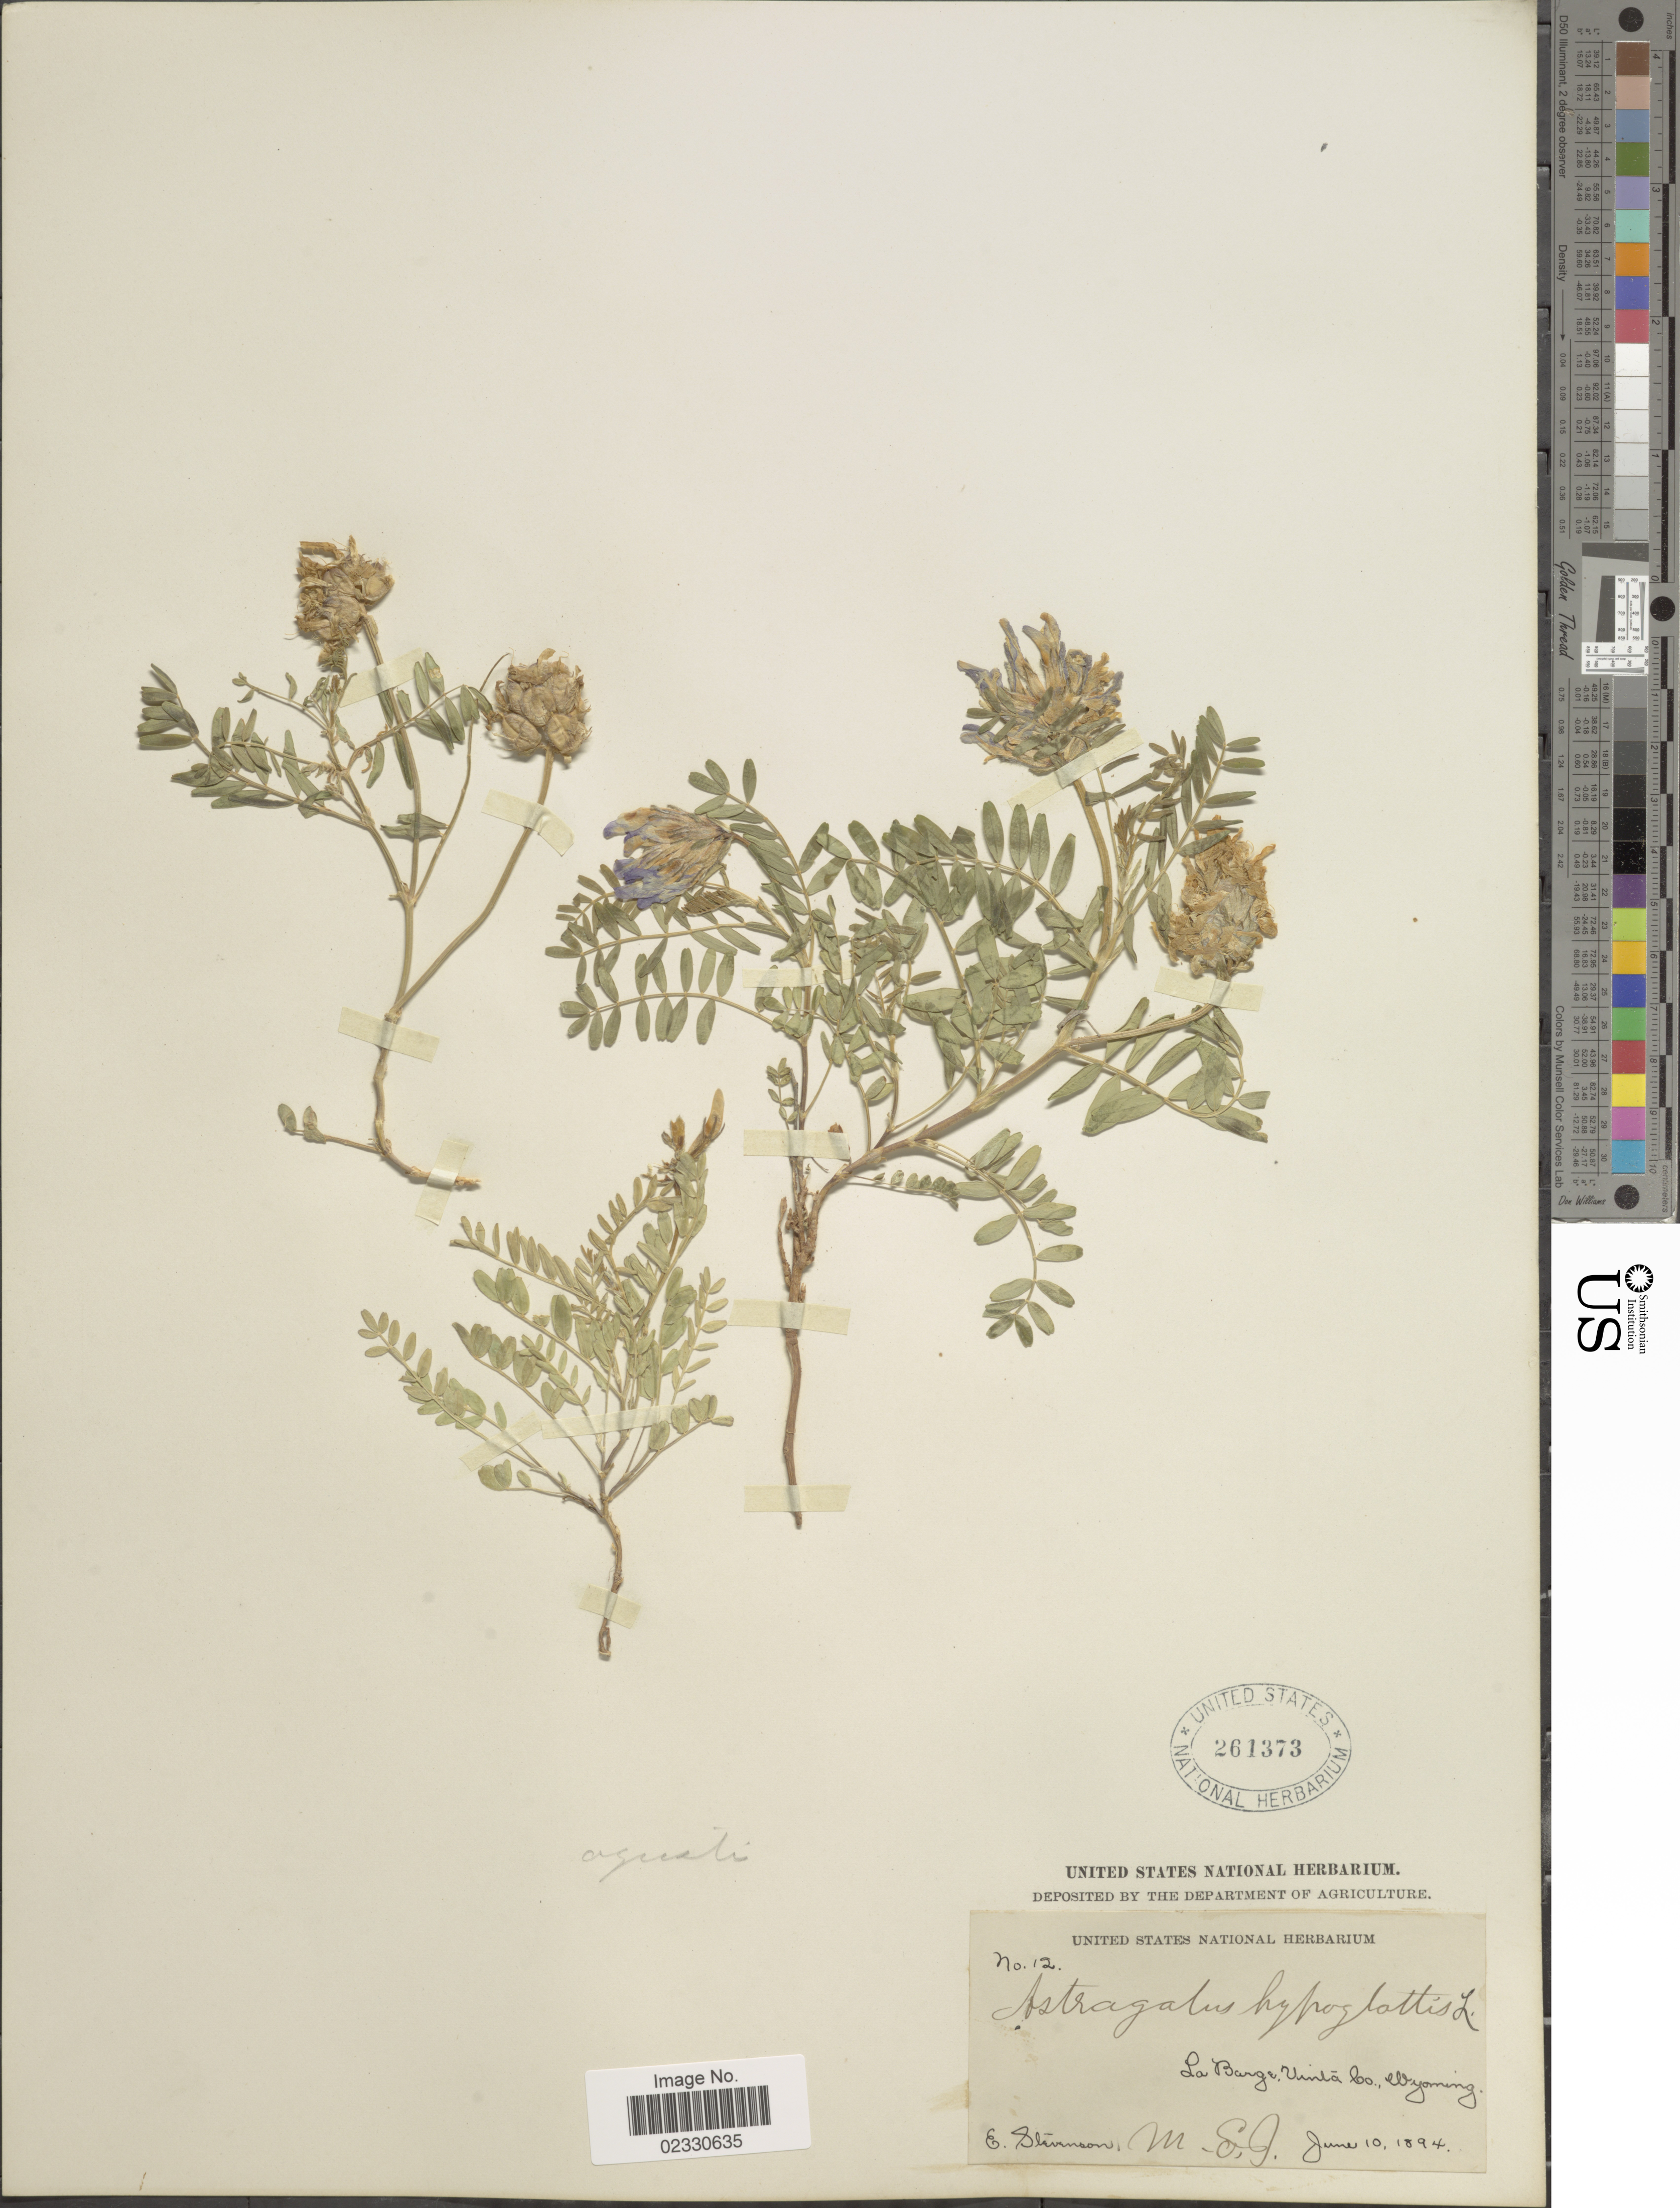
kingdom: Plantae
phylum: Tracheophyta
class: Magnoliopsida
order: Fabales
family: Fabaceae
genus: Astragalus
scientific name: Astragalus dasyglottis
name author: DC.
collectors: E. Stevenson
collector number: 12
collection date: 1894-06-10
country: United States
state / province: Wyoming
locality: La Barge, Uinta Co., Wyoming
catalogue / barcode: US 261373